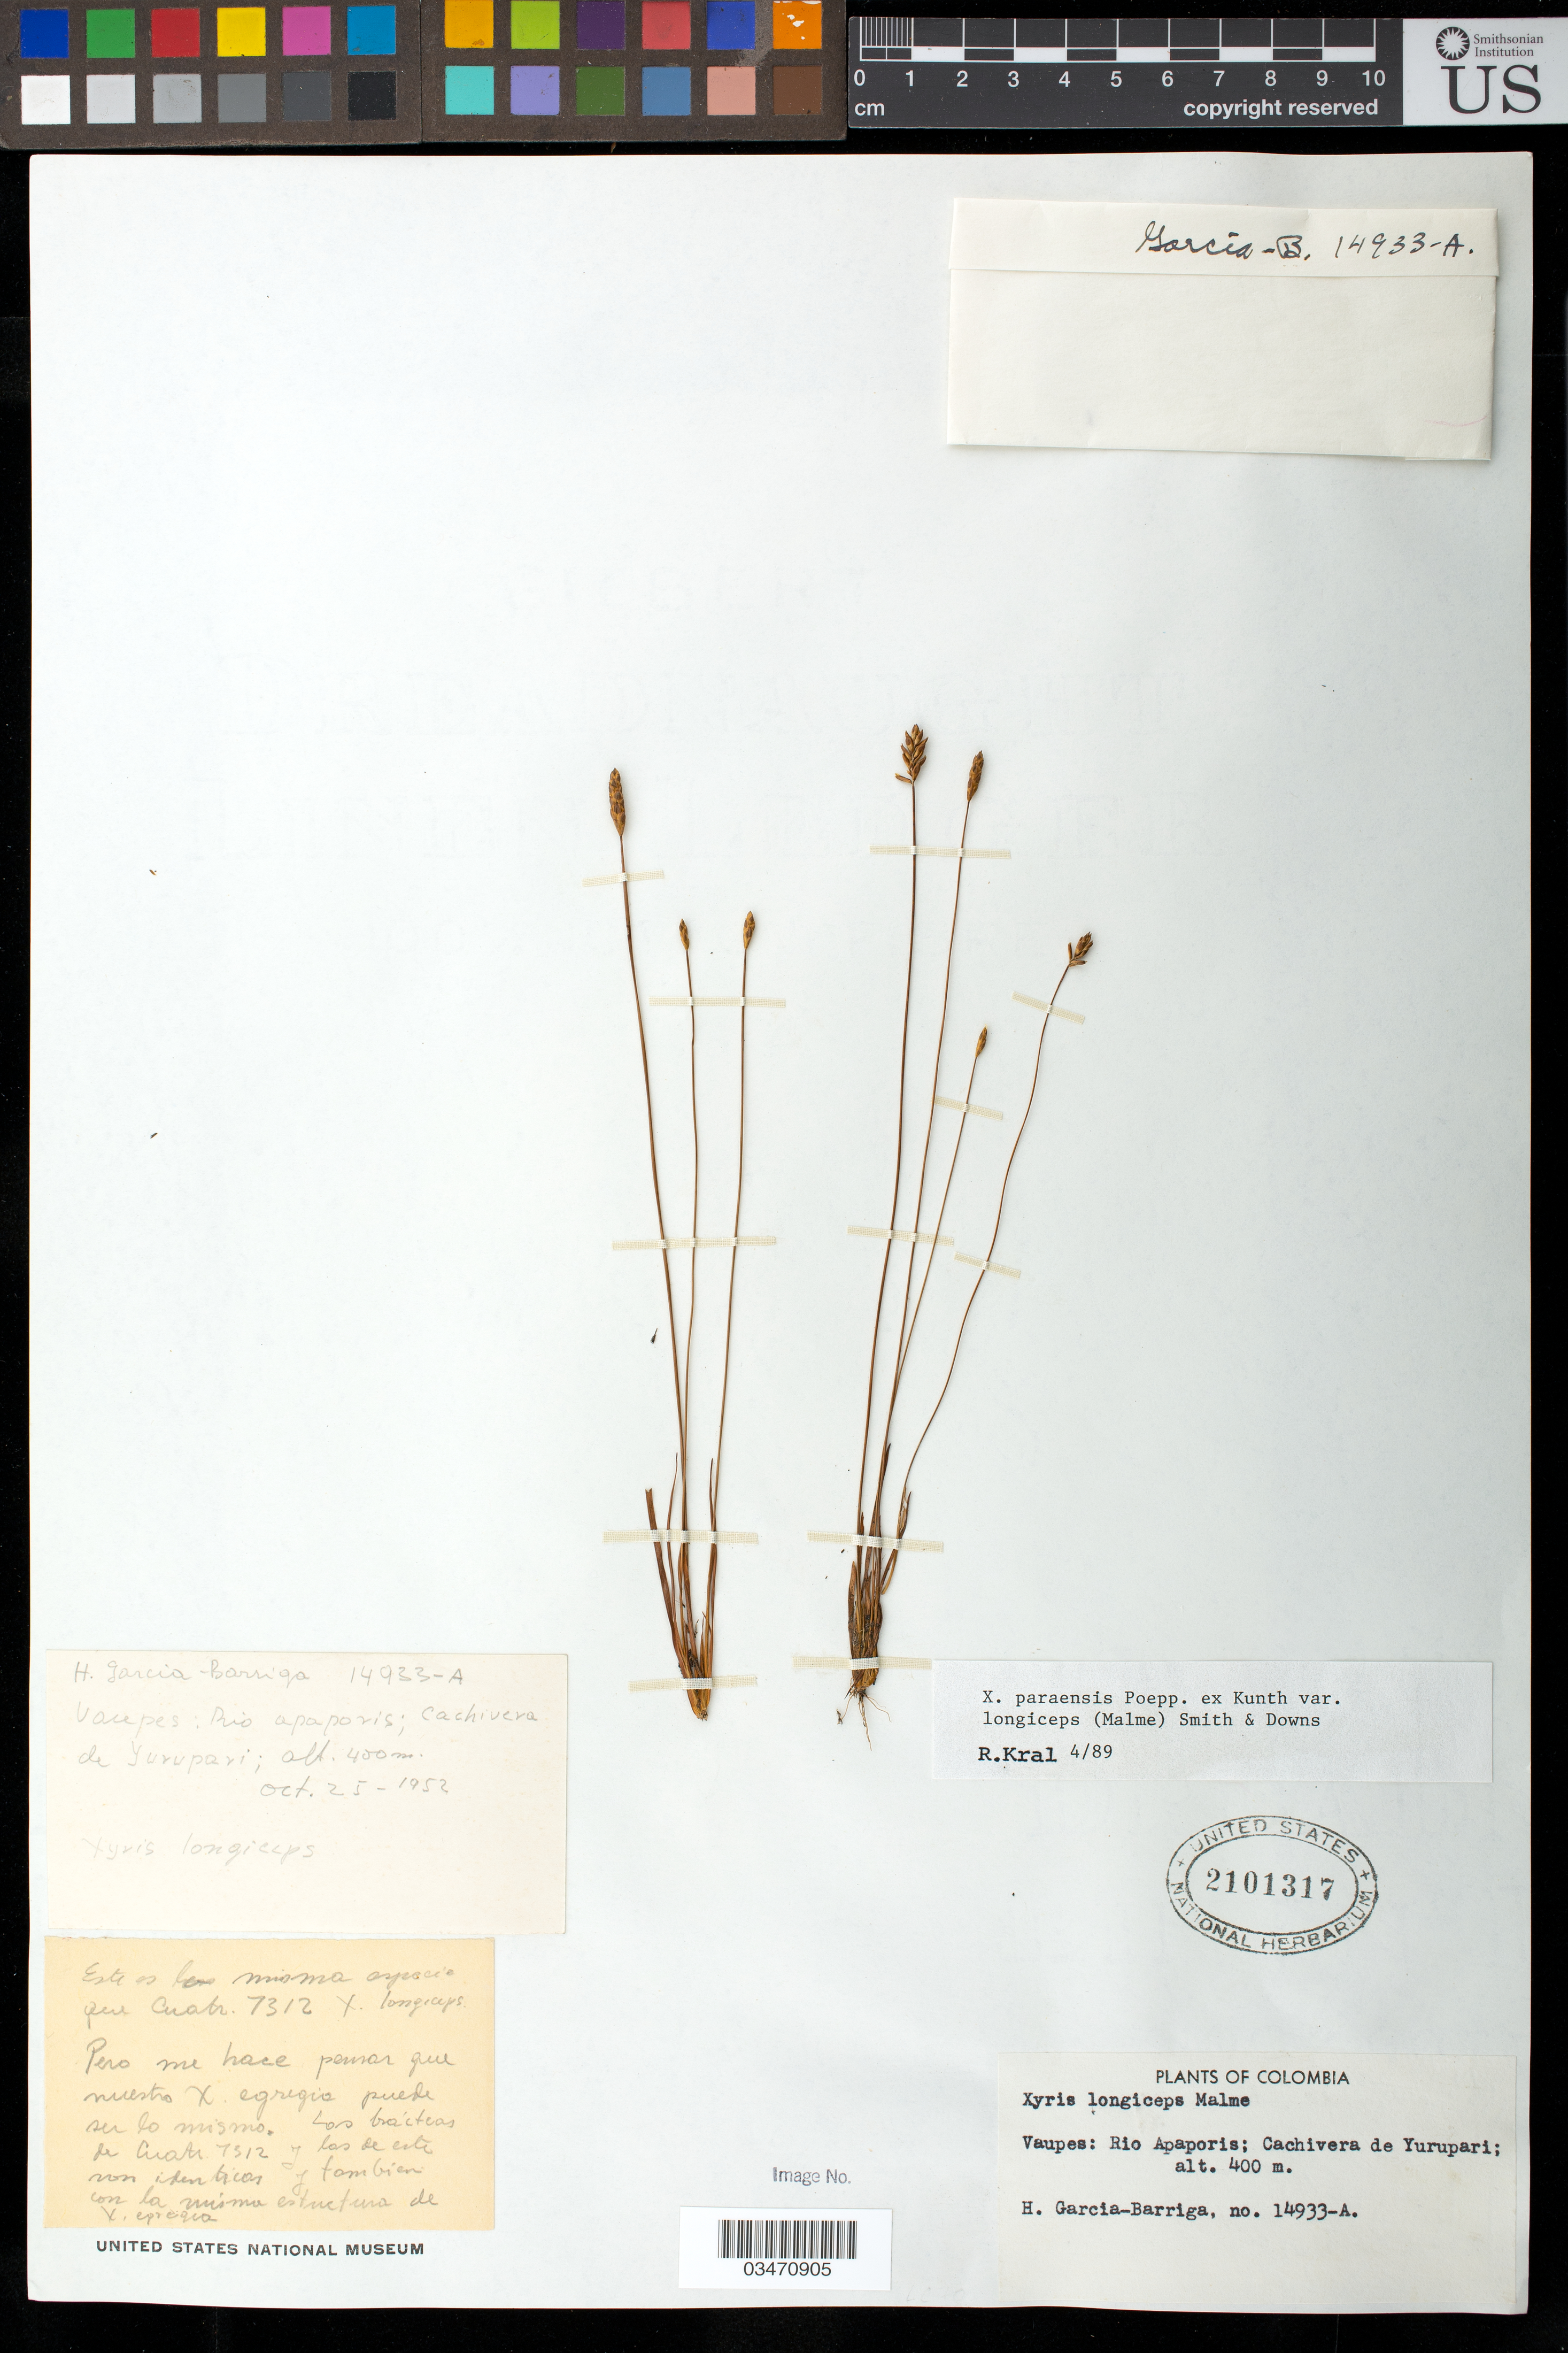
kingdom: Plantae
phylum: Tracheophyta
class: Liliopsida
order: Poales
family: Xyridaceae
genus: Xyris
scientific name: Xyris paraensis var. longiceps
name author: (Malme) L.B. Sm. & Downs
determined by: Kral, Robert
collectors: H. Garcia-Barriga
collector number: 14933-A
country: Colombia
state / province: Vaupes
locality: Rio Apaporia, Cachivera de Yurupari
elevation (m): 400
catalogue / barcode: US 2101317